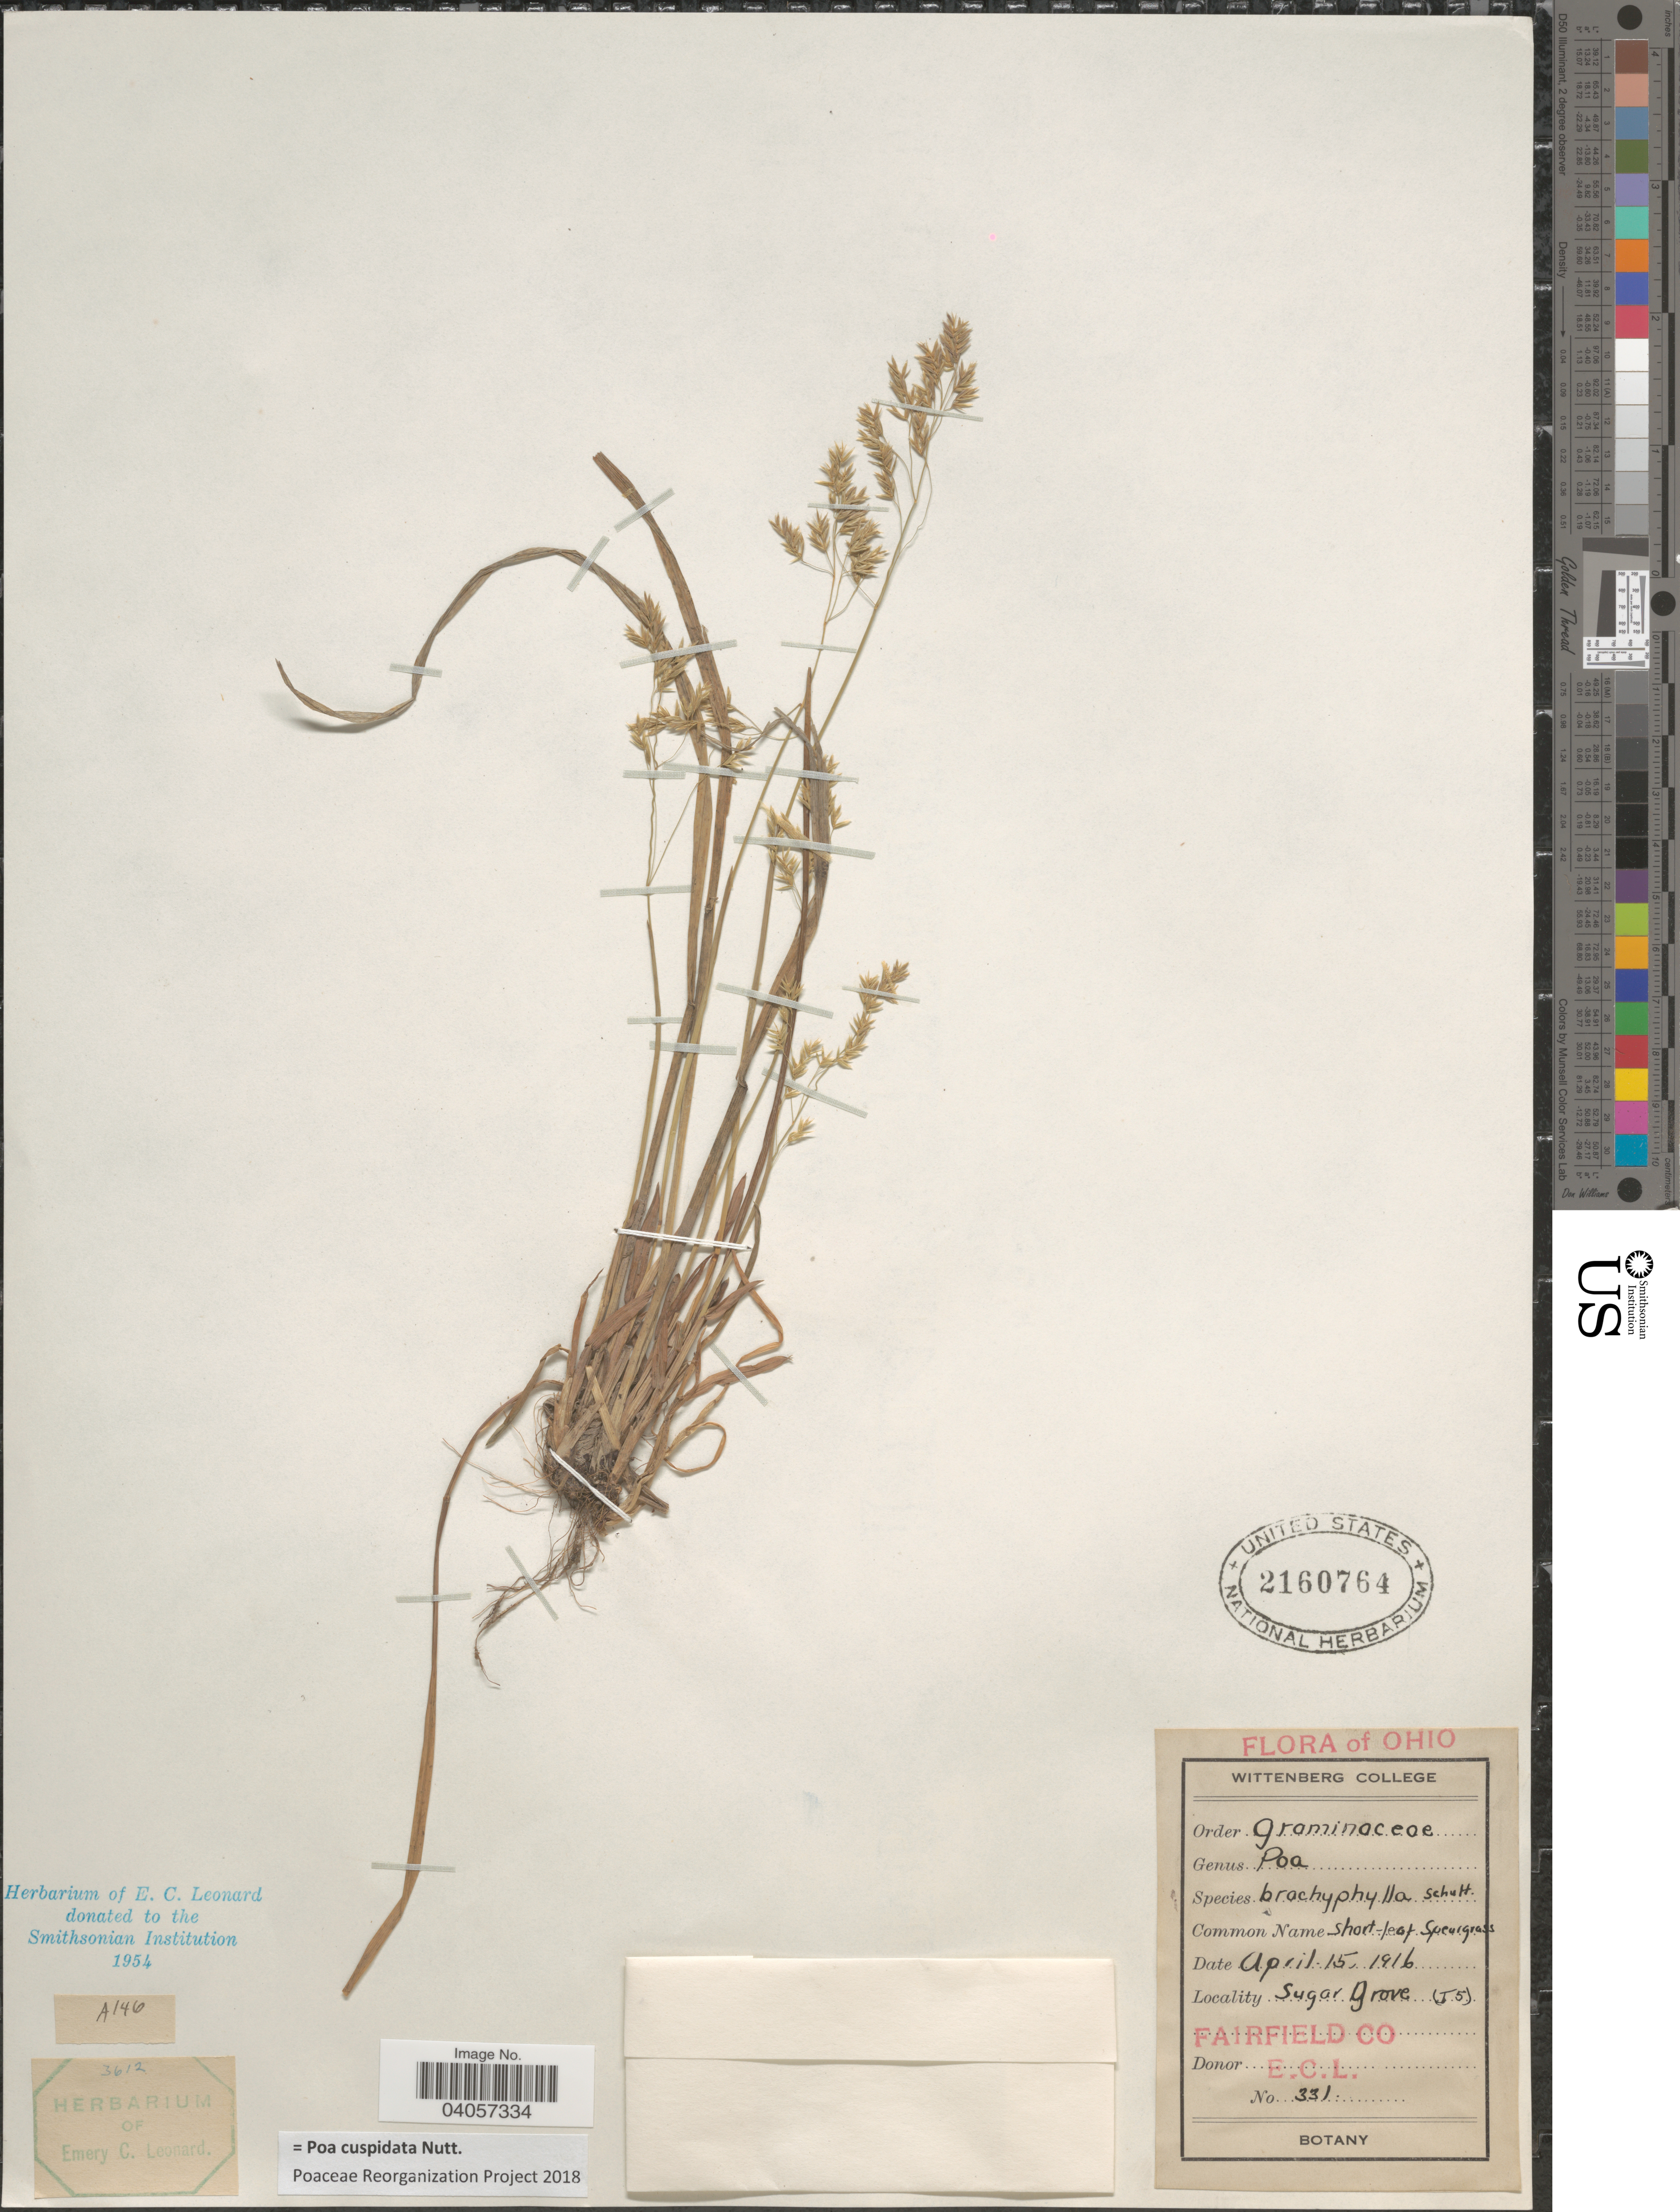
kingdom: Plantae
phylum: Tracheophyta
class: Liliopsida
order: Poales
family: Poaceae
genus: Poa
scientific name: Poa cuspidata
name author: Nutt.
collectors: E. C. Leonard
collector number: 331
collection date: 1916-04-15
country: United States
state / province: Ohio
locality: Sugar Grove (T5). Fairfield Co.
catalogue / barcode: US 2160764